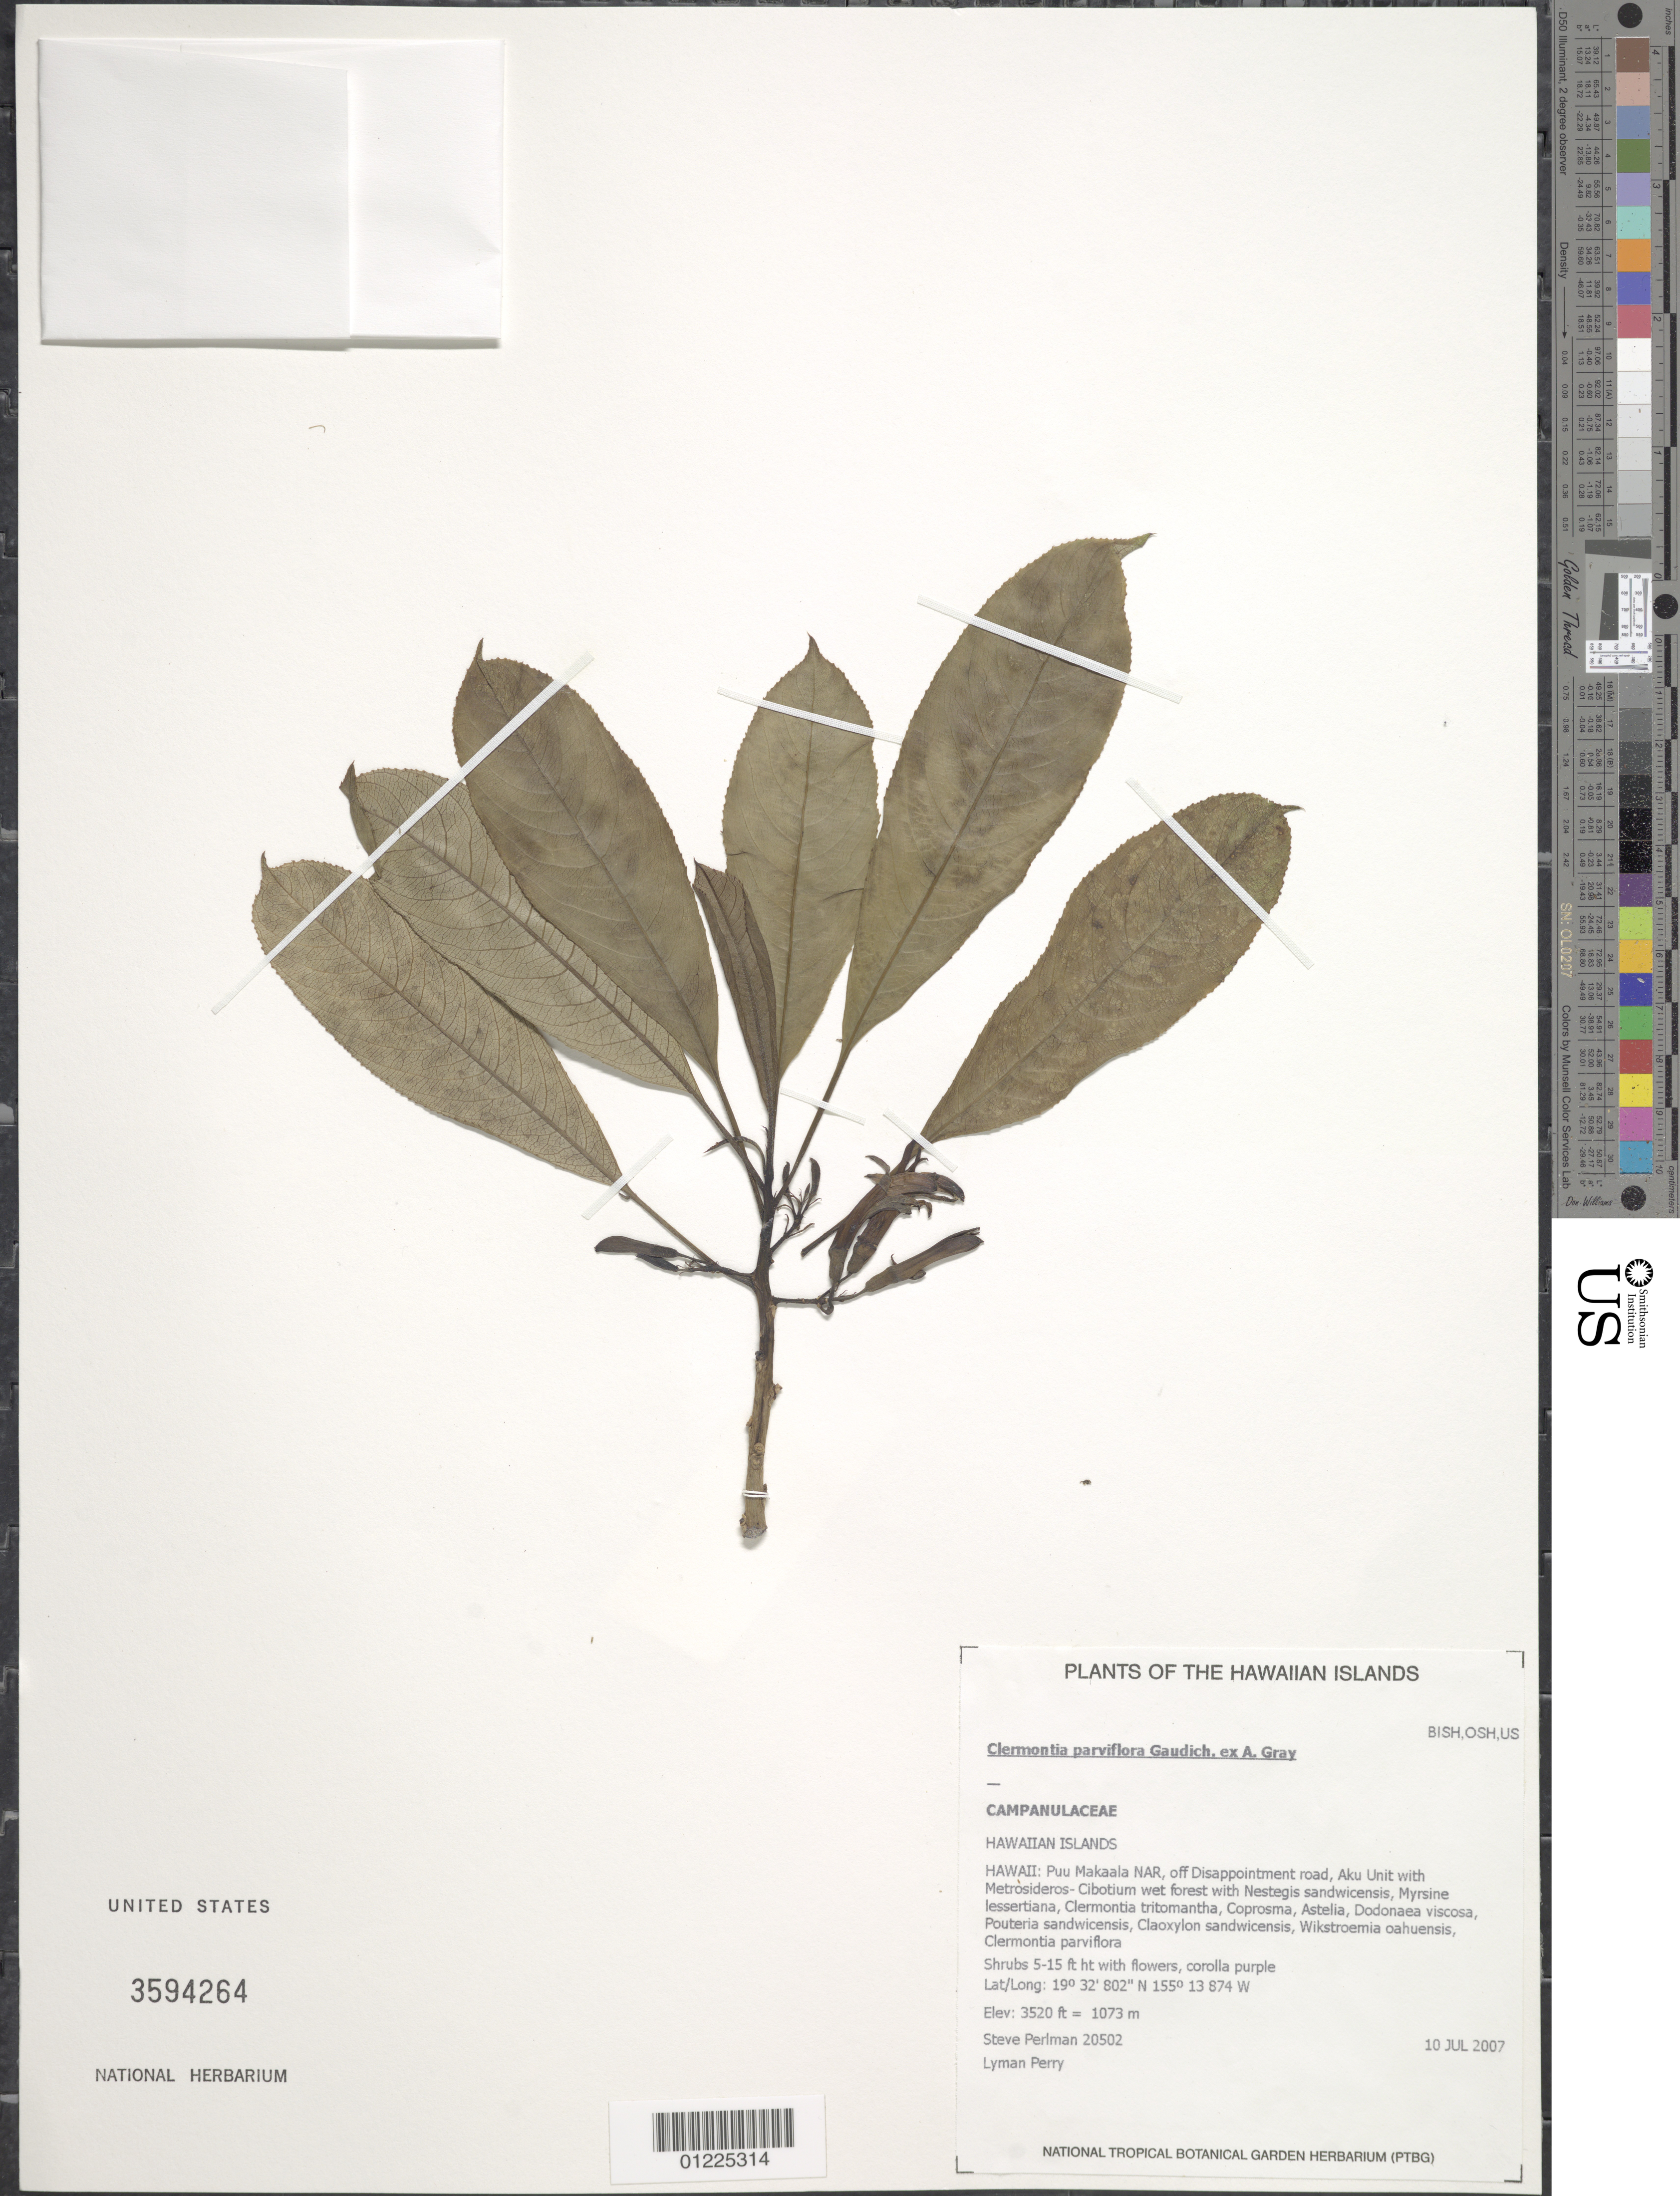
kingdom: Plantae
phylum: Tracheophyta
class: Magnoliopsida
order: Asterales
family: Campanulaceae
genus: Clermontia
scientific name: Clermontia parviflora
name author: Gaudich. ex A. Gray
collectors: S. P. Perlman & L. Perry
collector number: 20502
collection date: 2007-07-10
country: United States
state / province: Hawaii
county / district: Hawaii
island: Hawaii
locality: Puu Makaala NAR, off Disappointment Road, Aku Unit.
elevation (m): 1073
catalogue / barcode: US 3594264